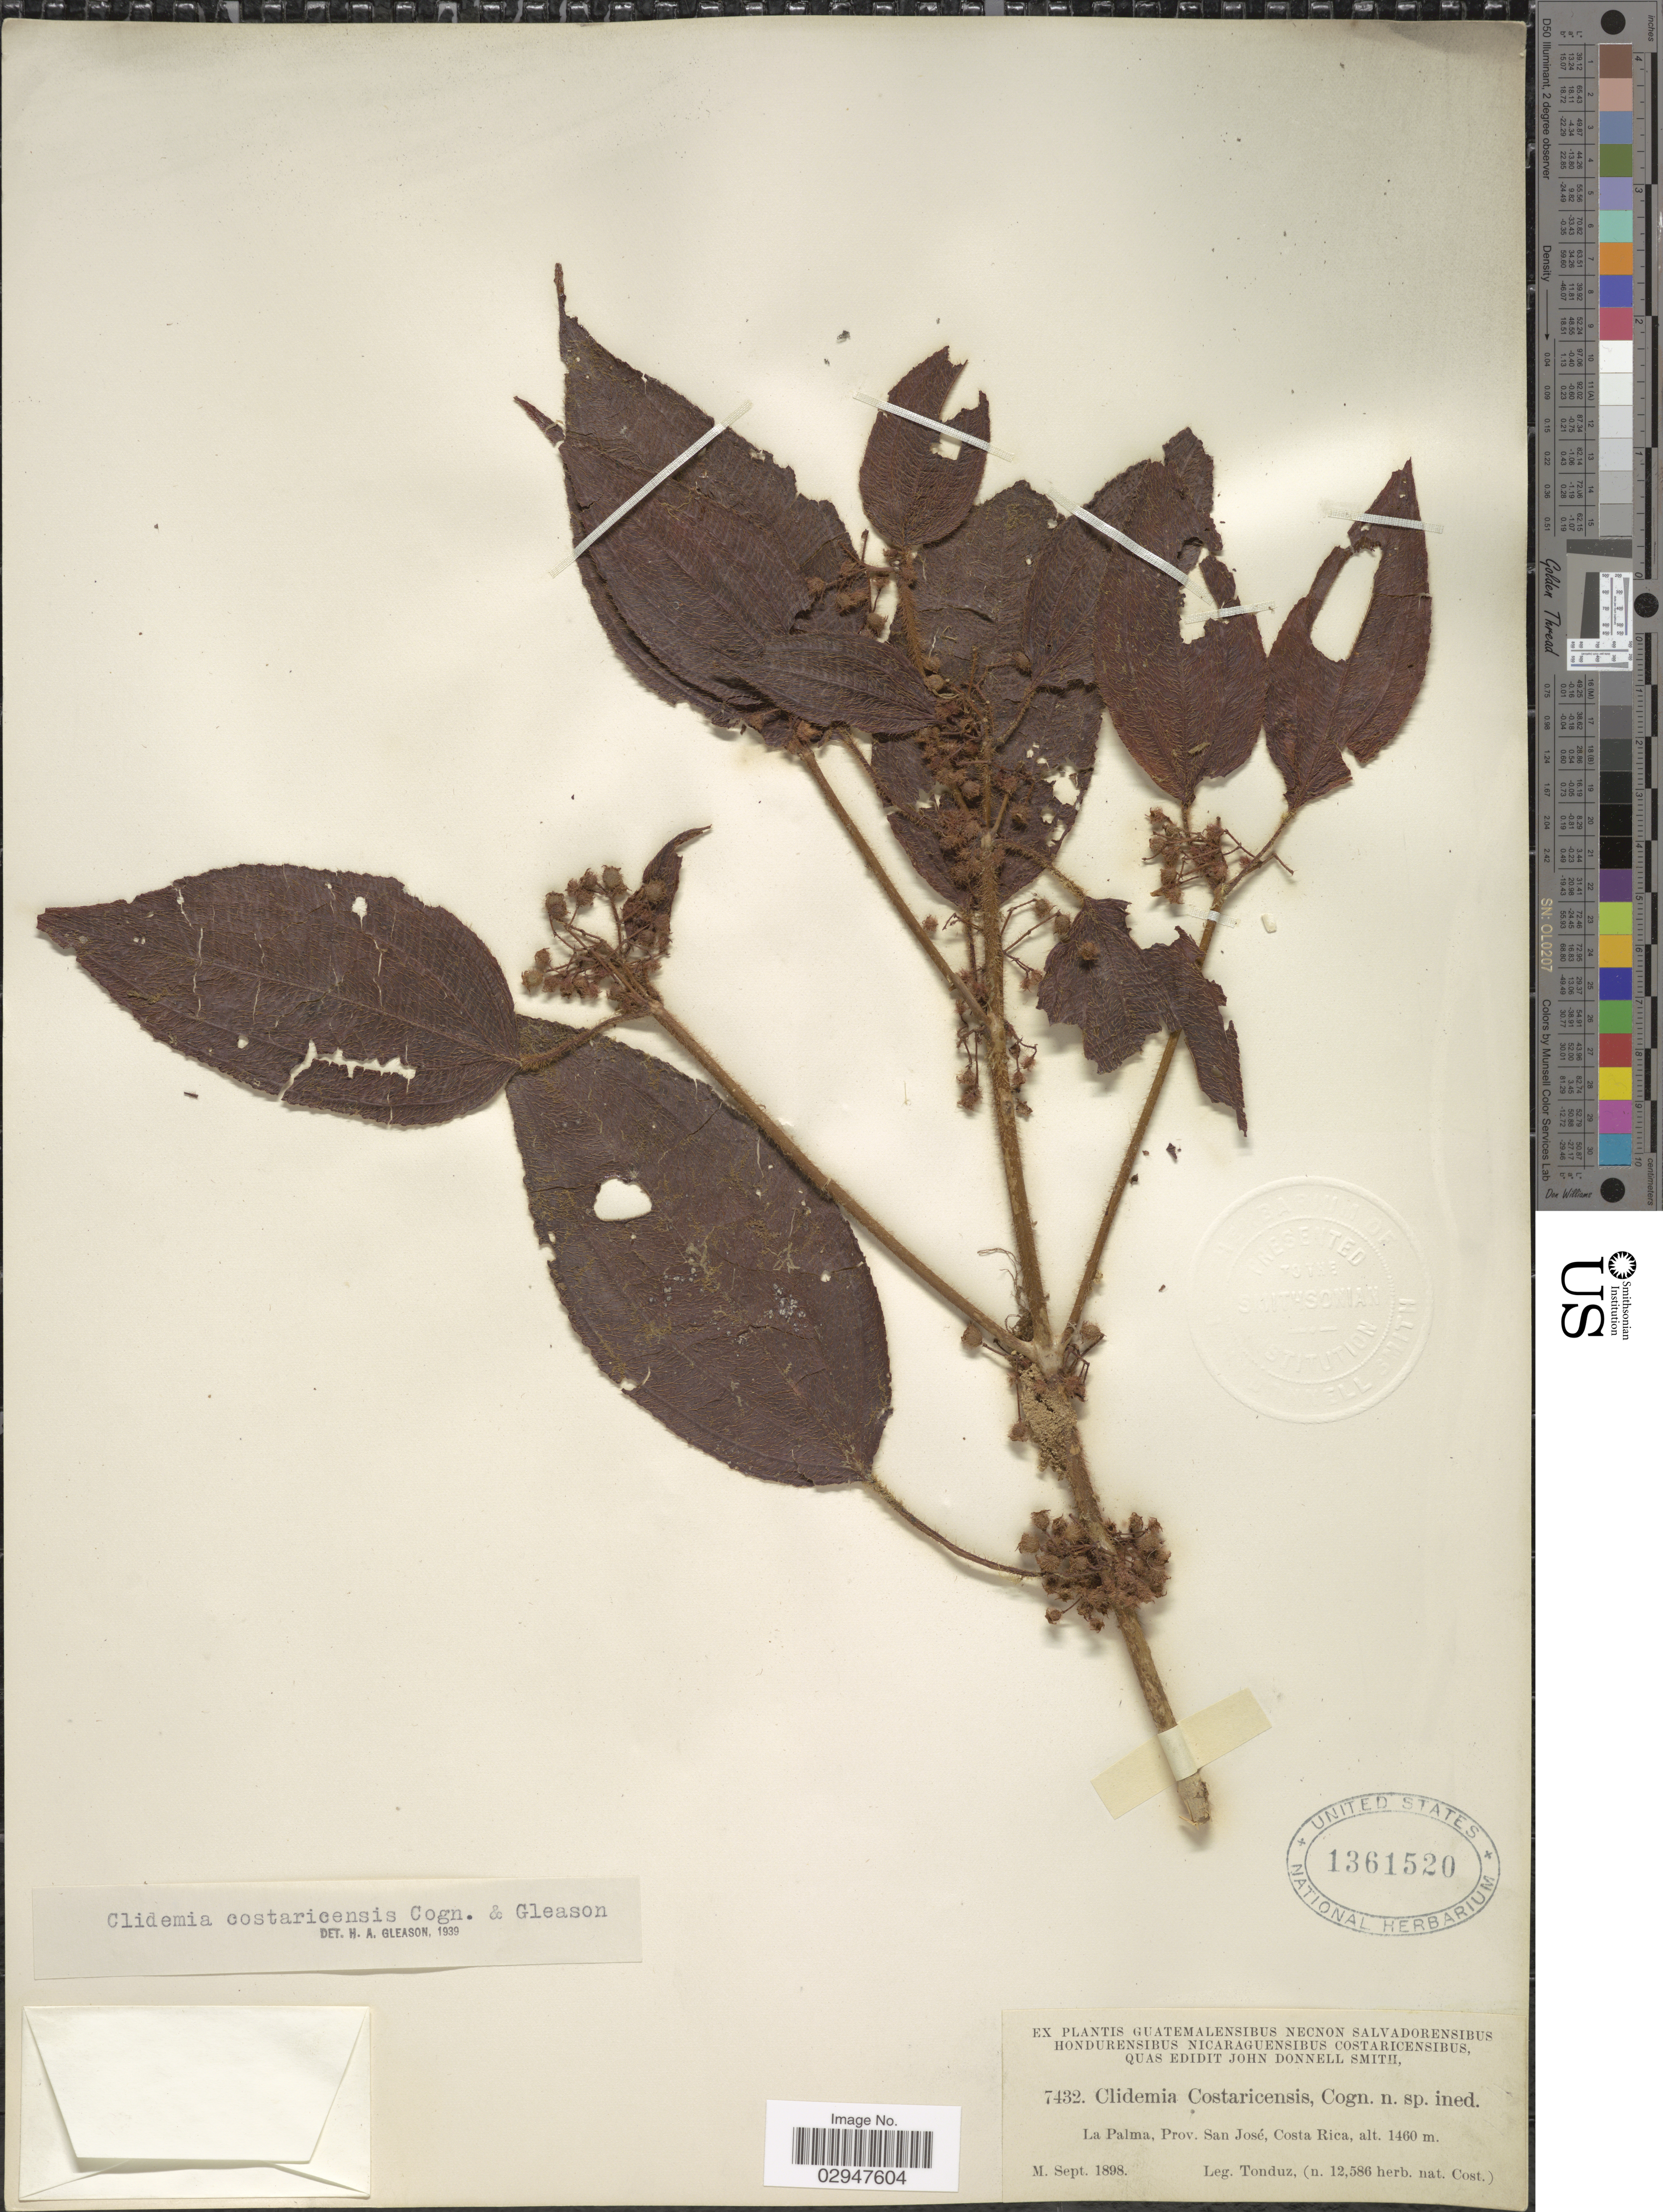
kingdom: Plantae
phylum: Tracheophyta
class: Magnoliopsida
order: Myrtales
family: Melastomataceae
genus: Clidemia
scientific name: Clidemia costaricensis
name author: Cogn. & Gleason in Gleason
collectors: Tonduz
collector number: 7432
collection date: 1898-09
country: Costa Rica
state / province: San José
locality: La Palma.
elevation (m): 1460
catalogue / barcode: US 1361520